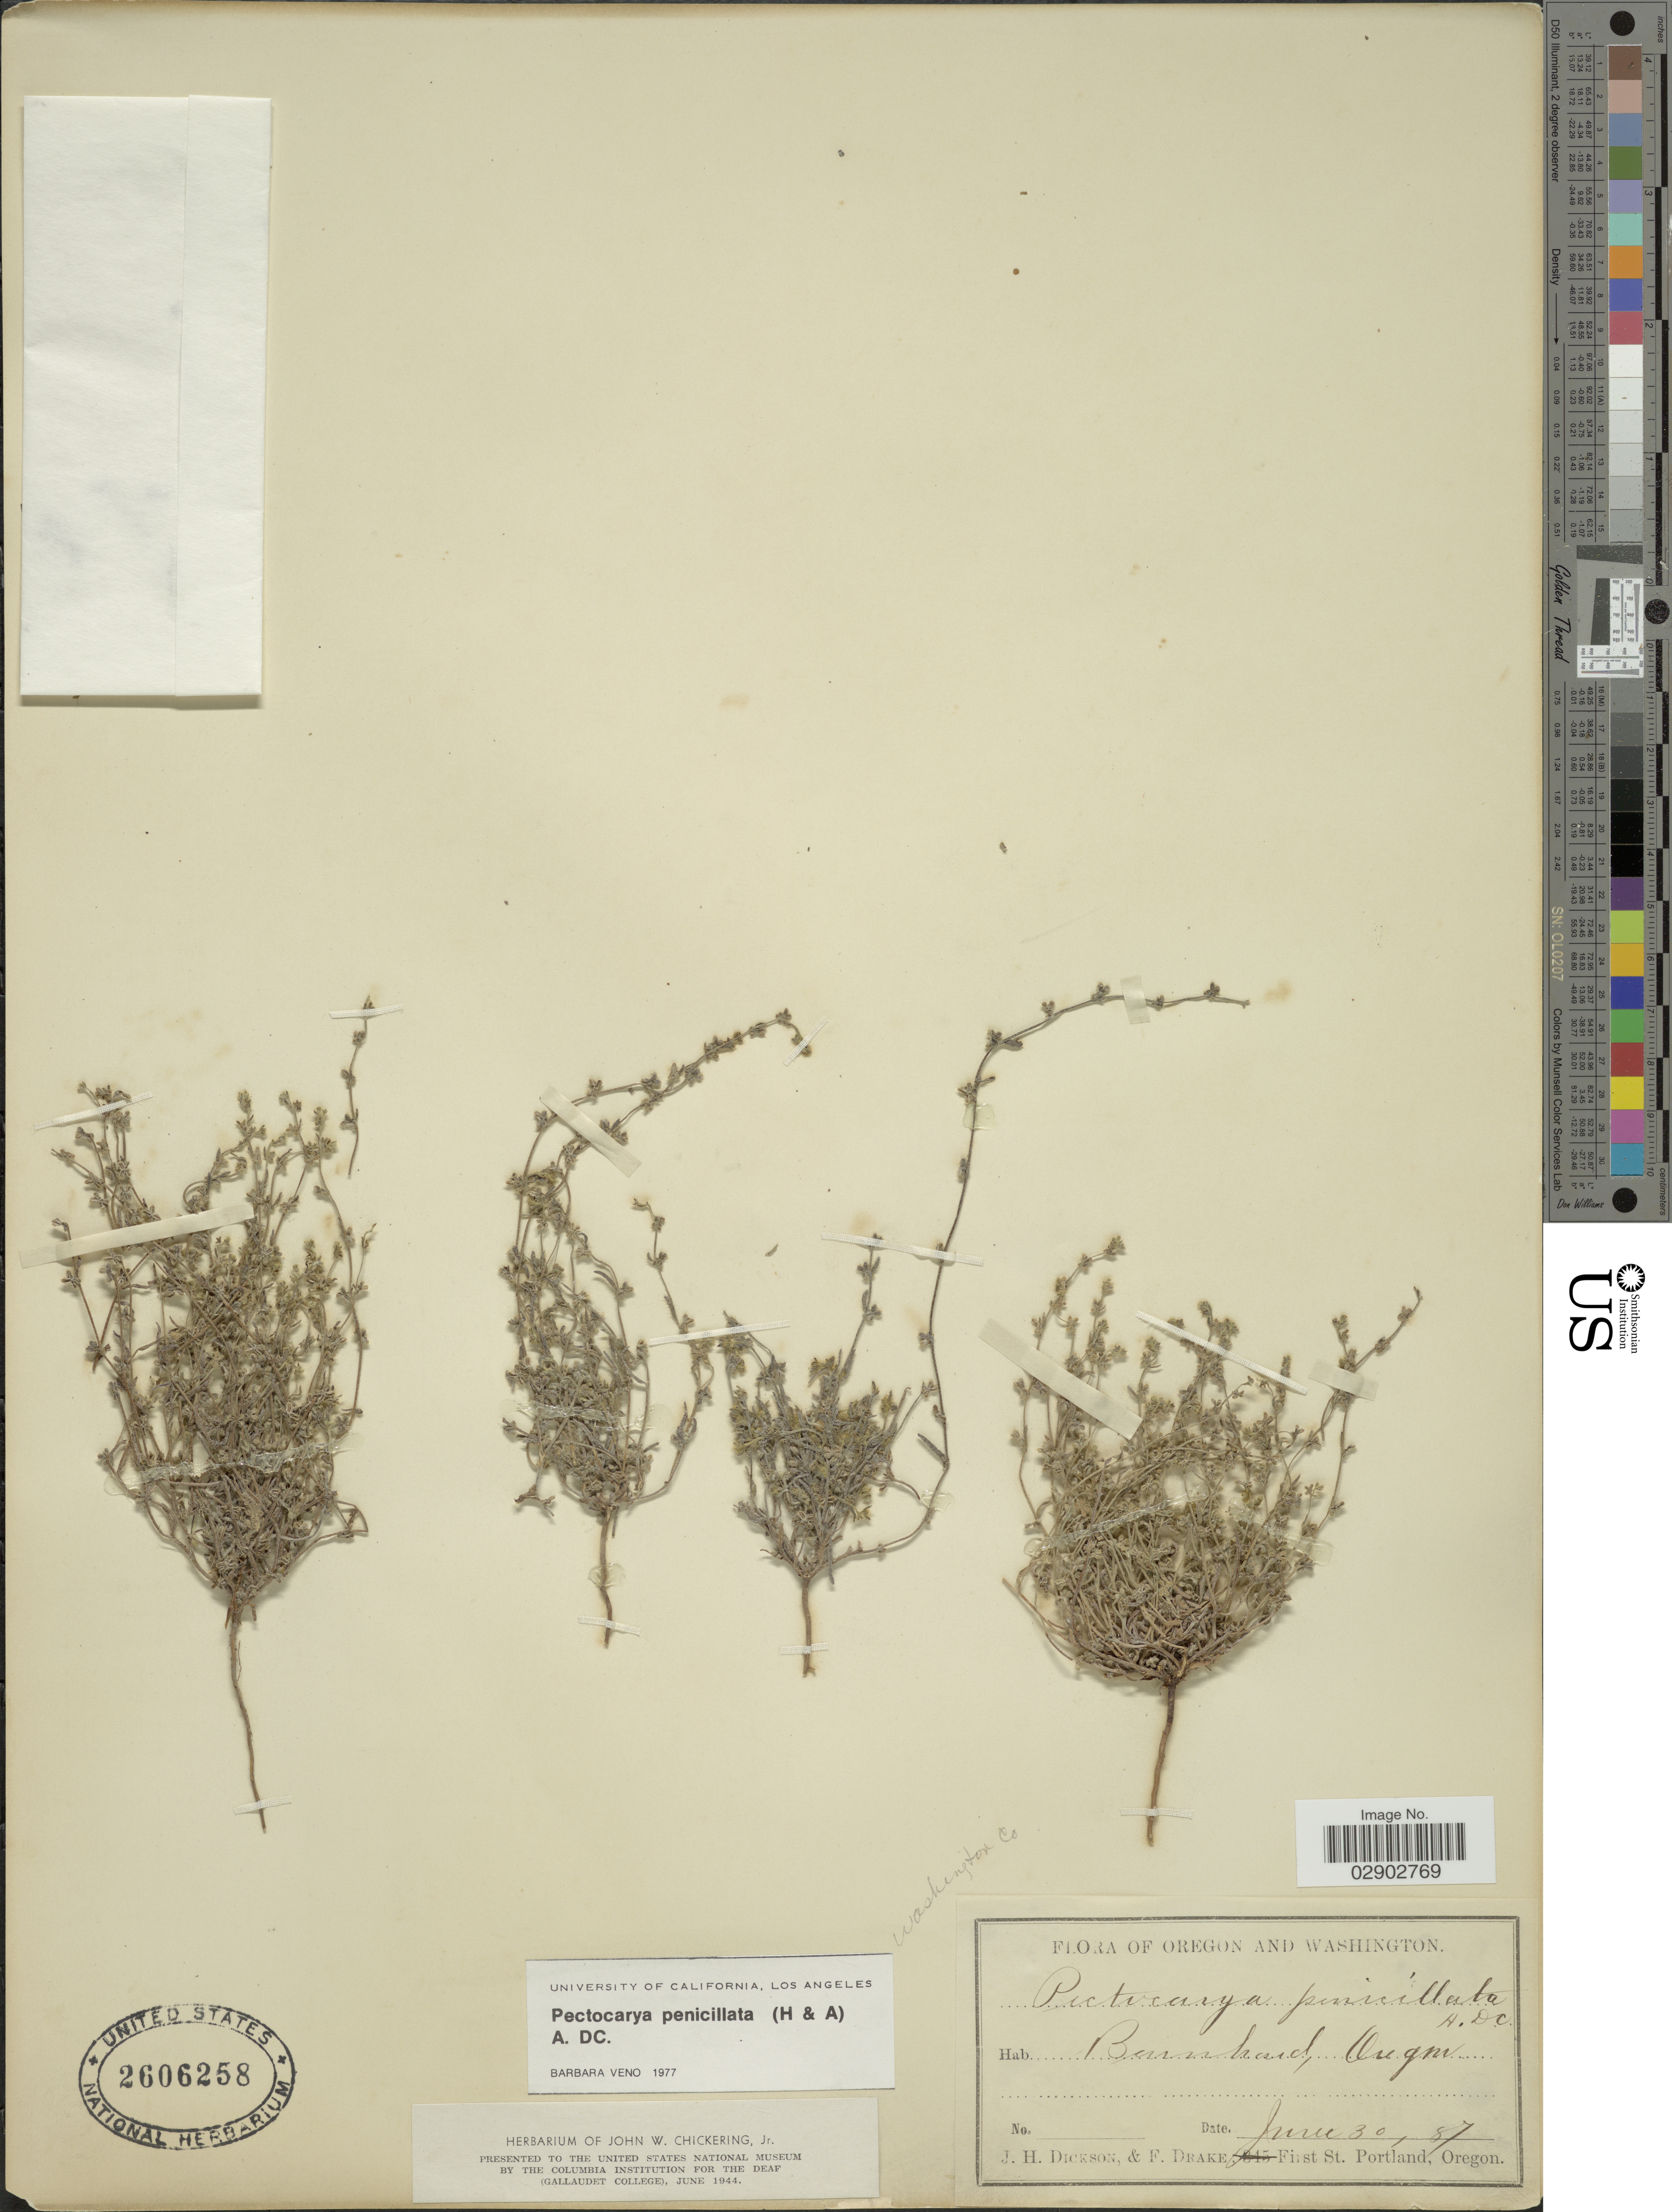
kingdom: Plantae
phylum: Tracheophyta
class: Magnoliopsida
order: Boraginales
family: Boraginaceae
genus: Pectocarya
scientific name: Pectocarya penicillata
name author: Hook. & Arn.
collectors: J. Dickson & F. Drake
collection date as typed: Transcribed d/m/y: 30/6/87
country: United States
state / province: Oregon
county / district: Washington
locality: Bennhard [interpreted]. Washington Co.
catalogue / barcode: US 2606258